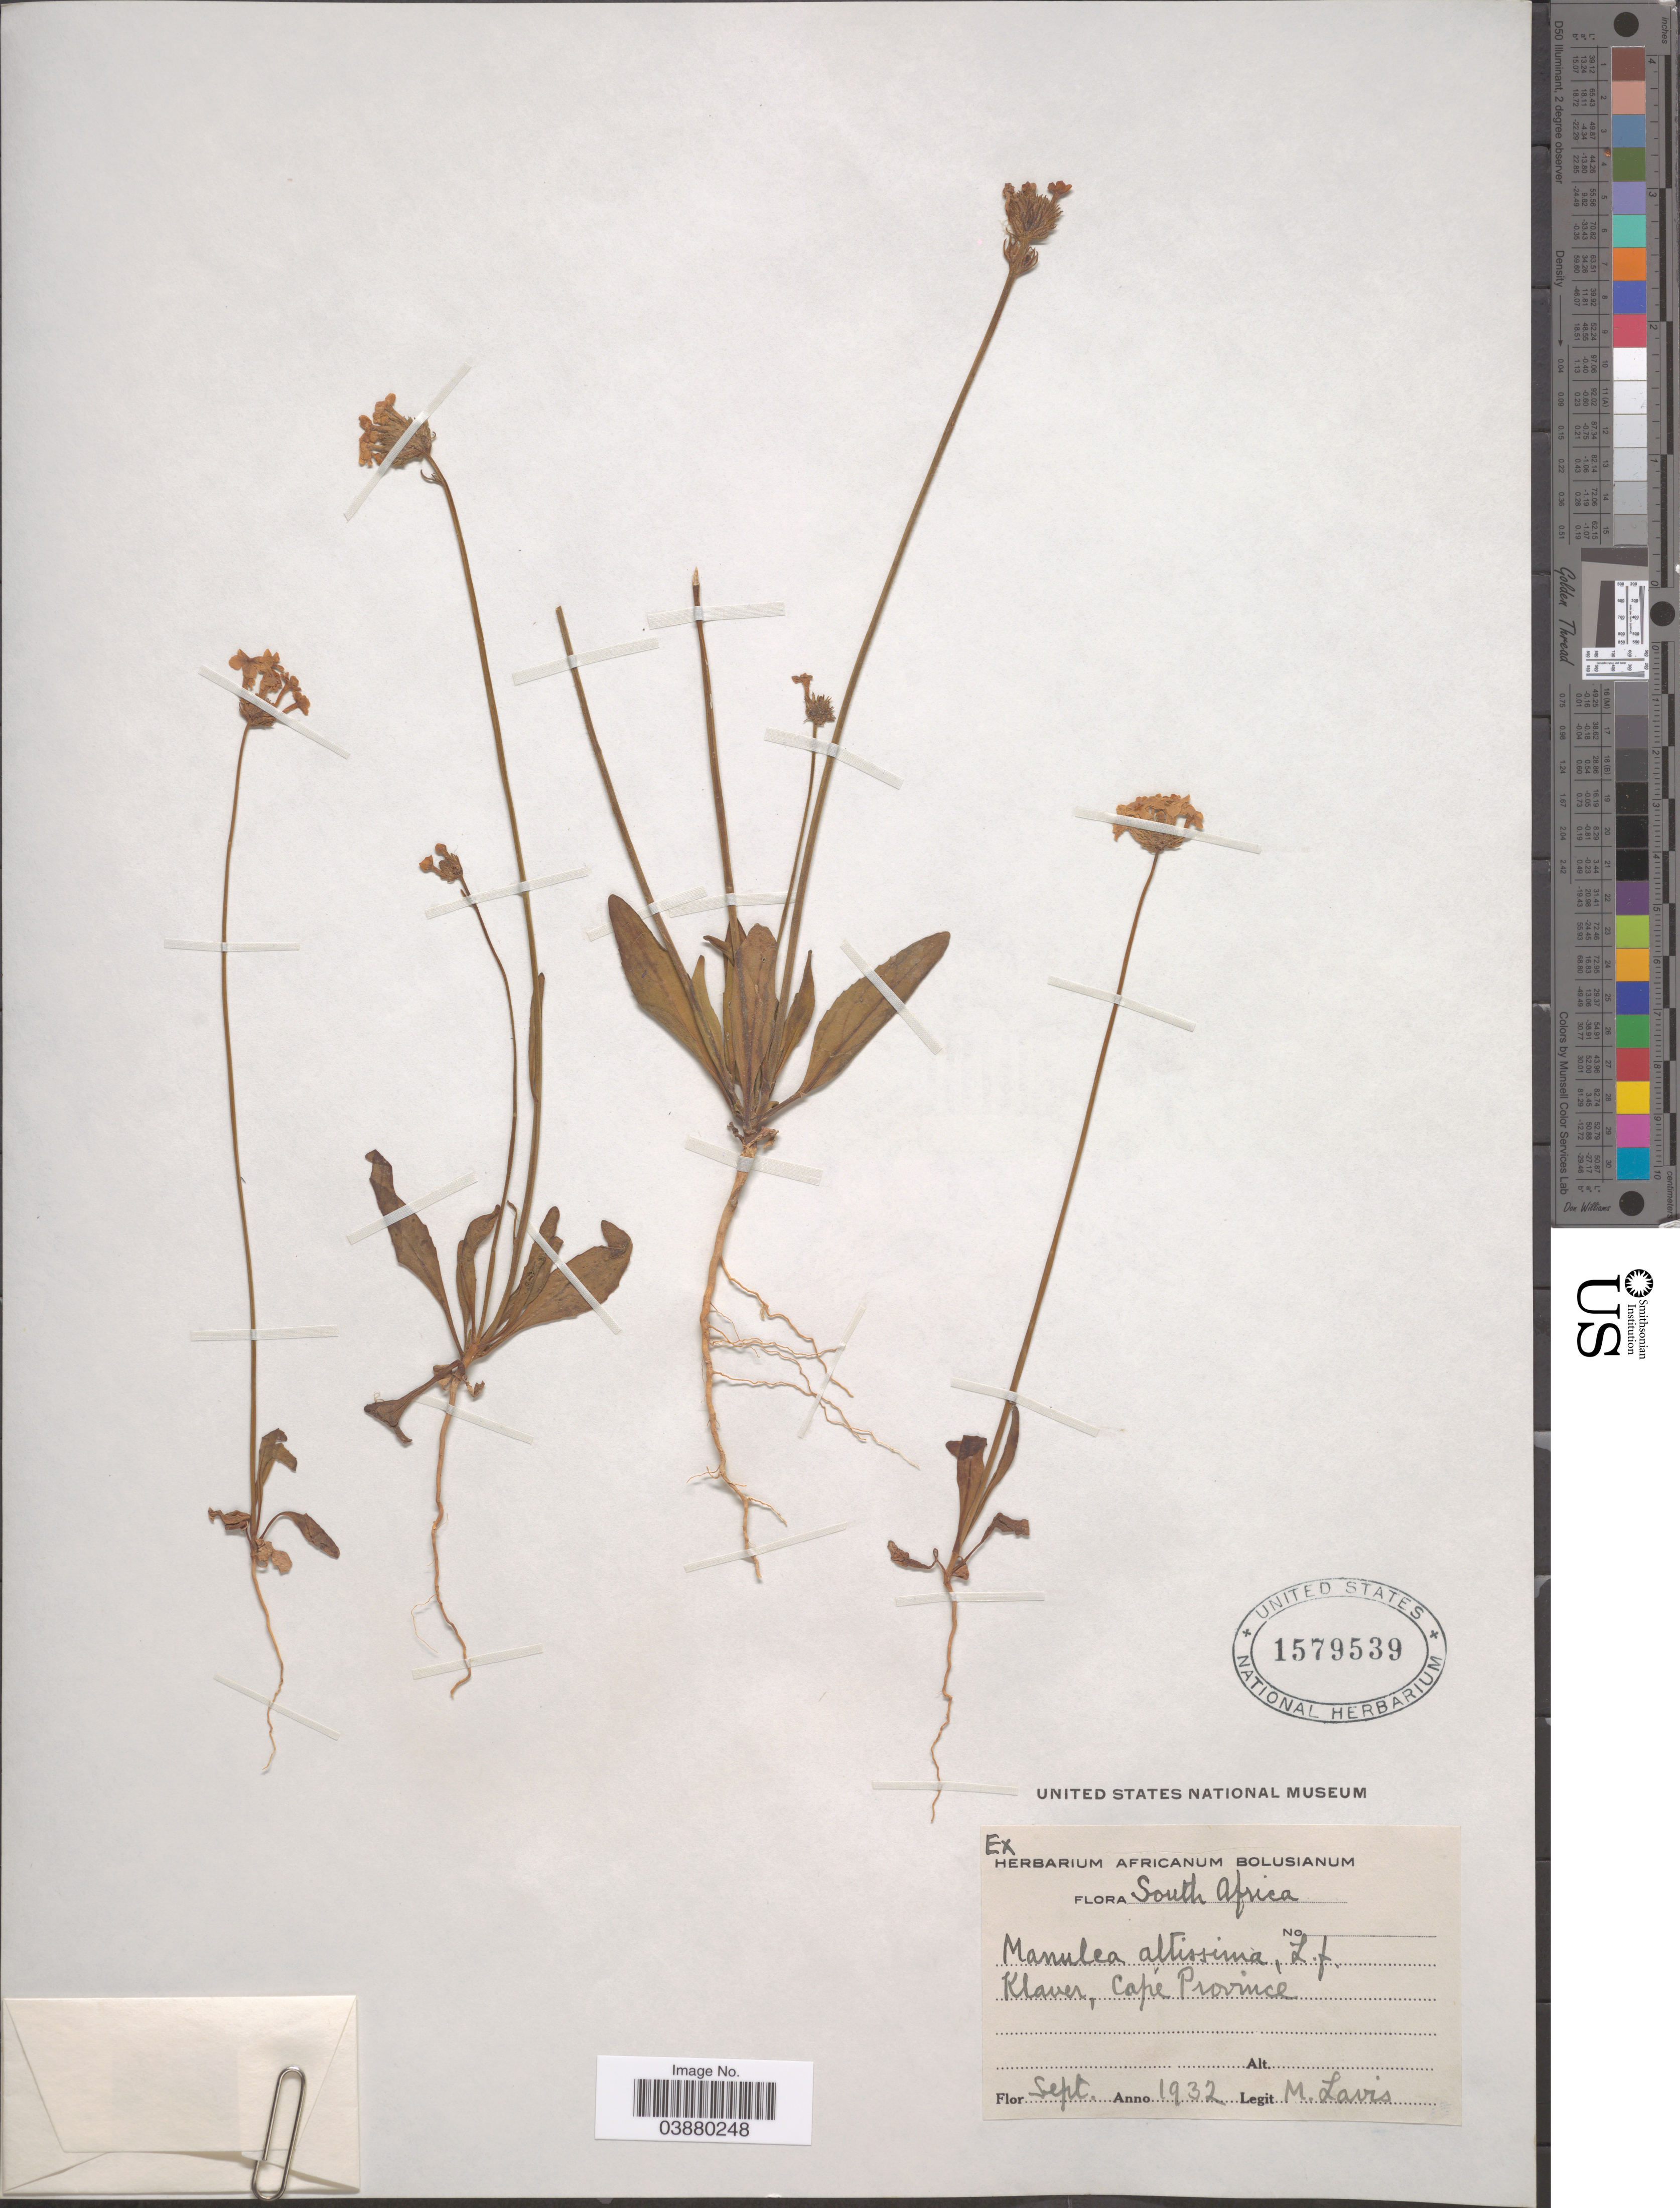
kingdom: Plantae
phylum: Tracheophyta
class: Magnoliopsida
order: Lamiales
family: Scrophulariaceae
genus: Manulea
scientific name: Manulea altissima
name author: L. f.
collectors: M. Lavis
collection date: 1932-09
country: South Africa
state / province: Western Cape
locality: Klaver.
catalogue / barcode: US 1579539